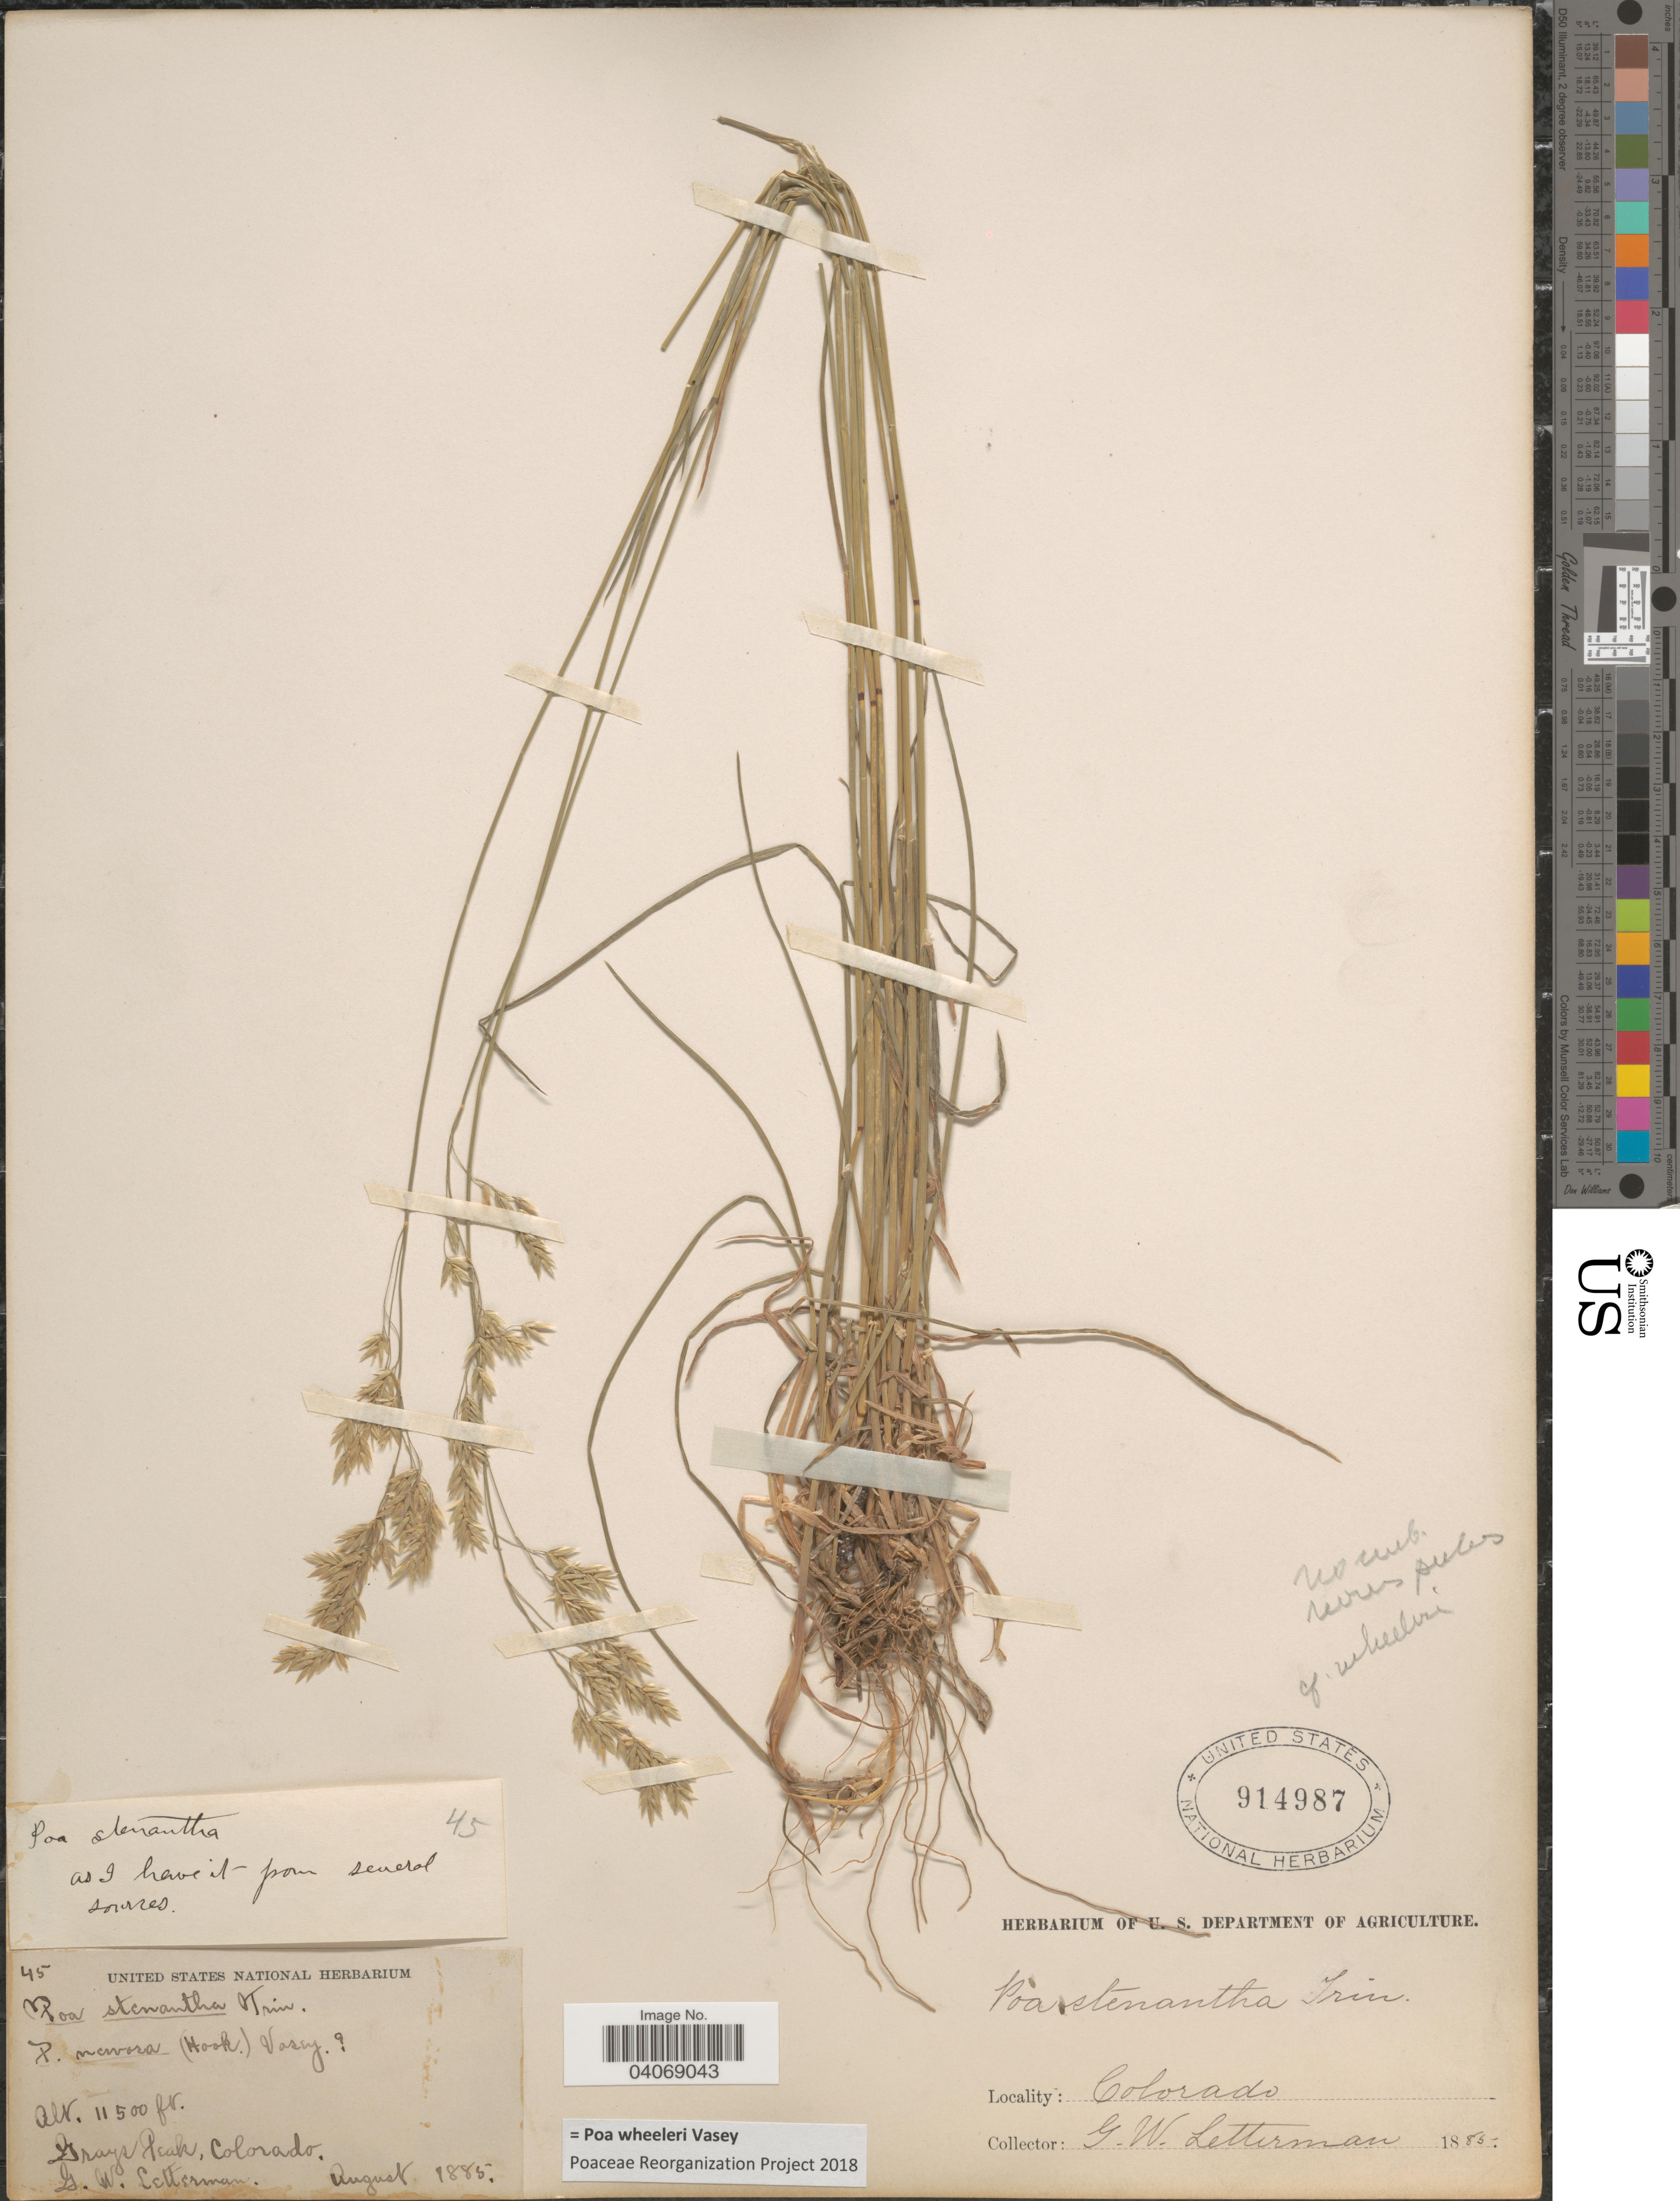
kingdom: Plantae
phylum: Tracheophyta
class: Liliopsida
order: Poales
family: Poaceae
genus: Poa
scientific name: Poa wheeleri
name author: Vasey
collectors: G. W. Letterman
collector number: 45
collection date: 1885-08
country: United States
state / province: Colorado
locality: Grays Peak.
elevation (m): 3505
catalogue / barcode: US 914987